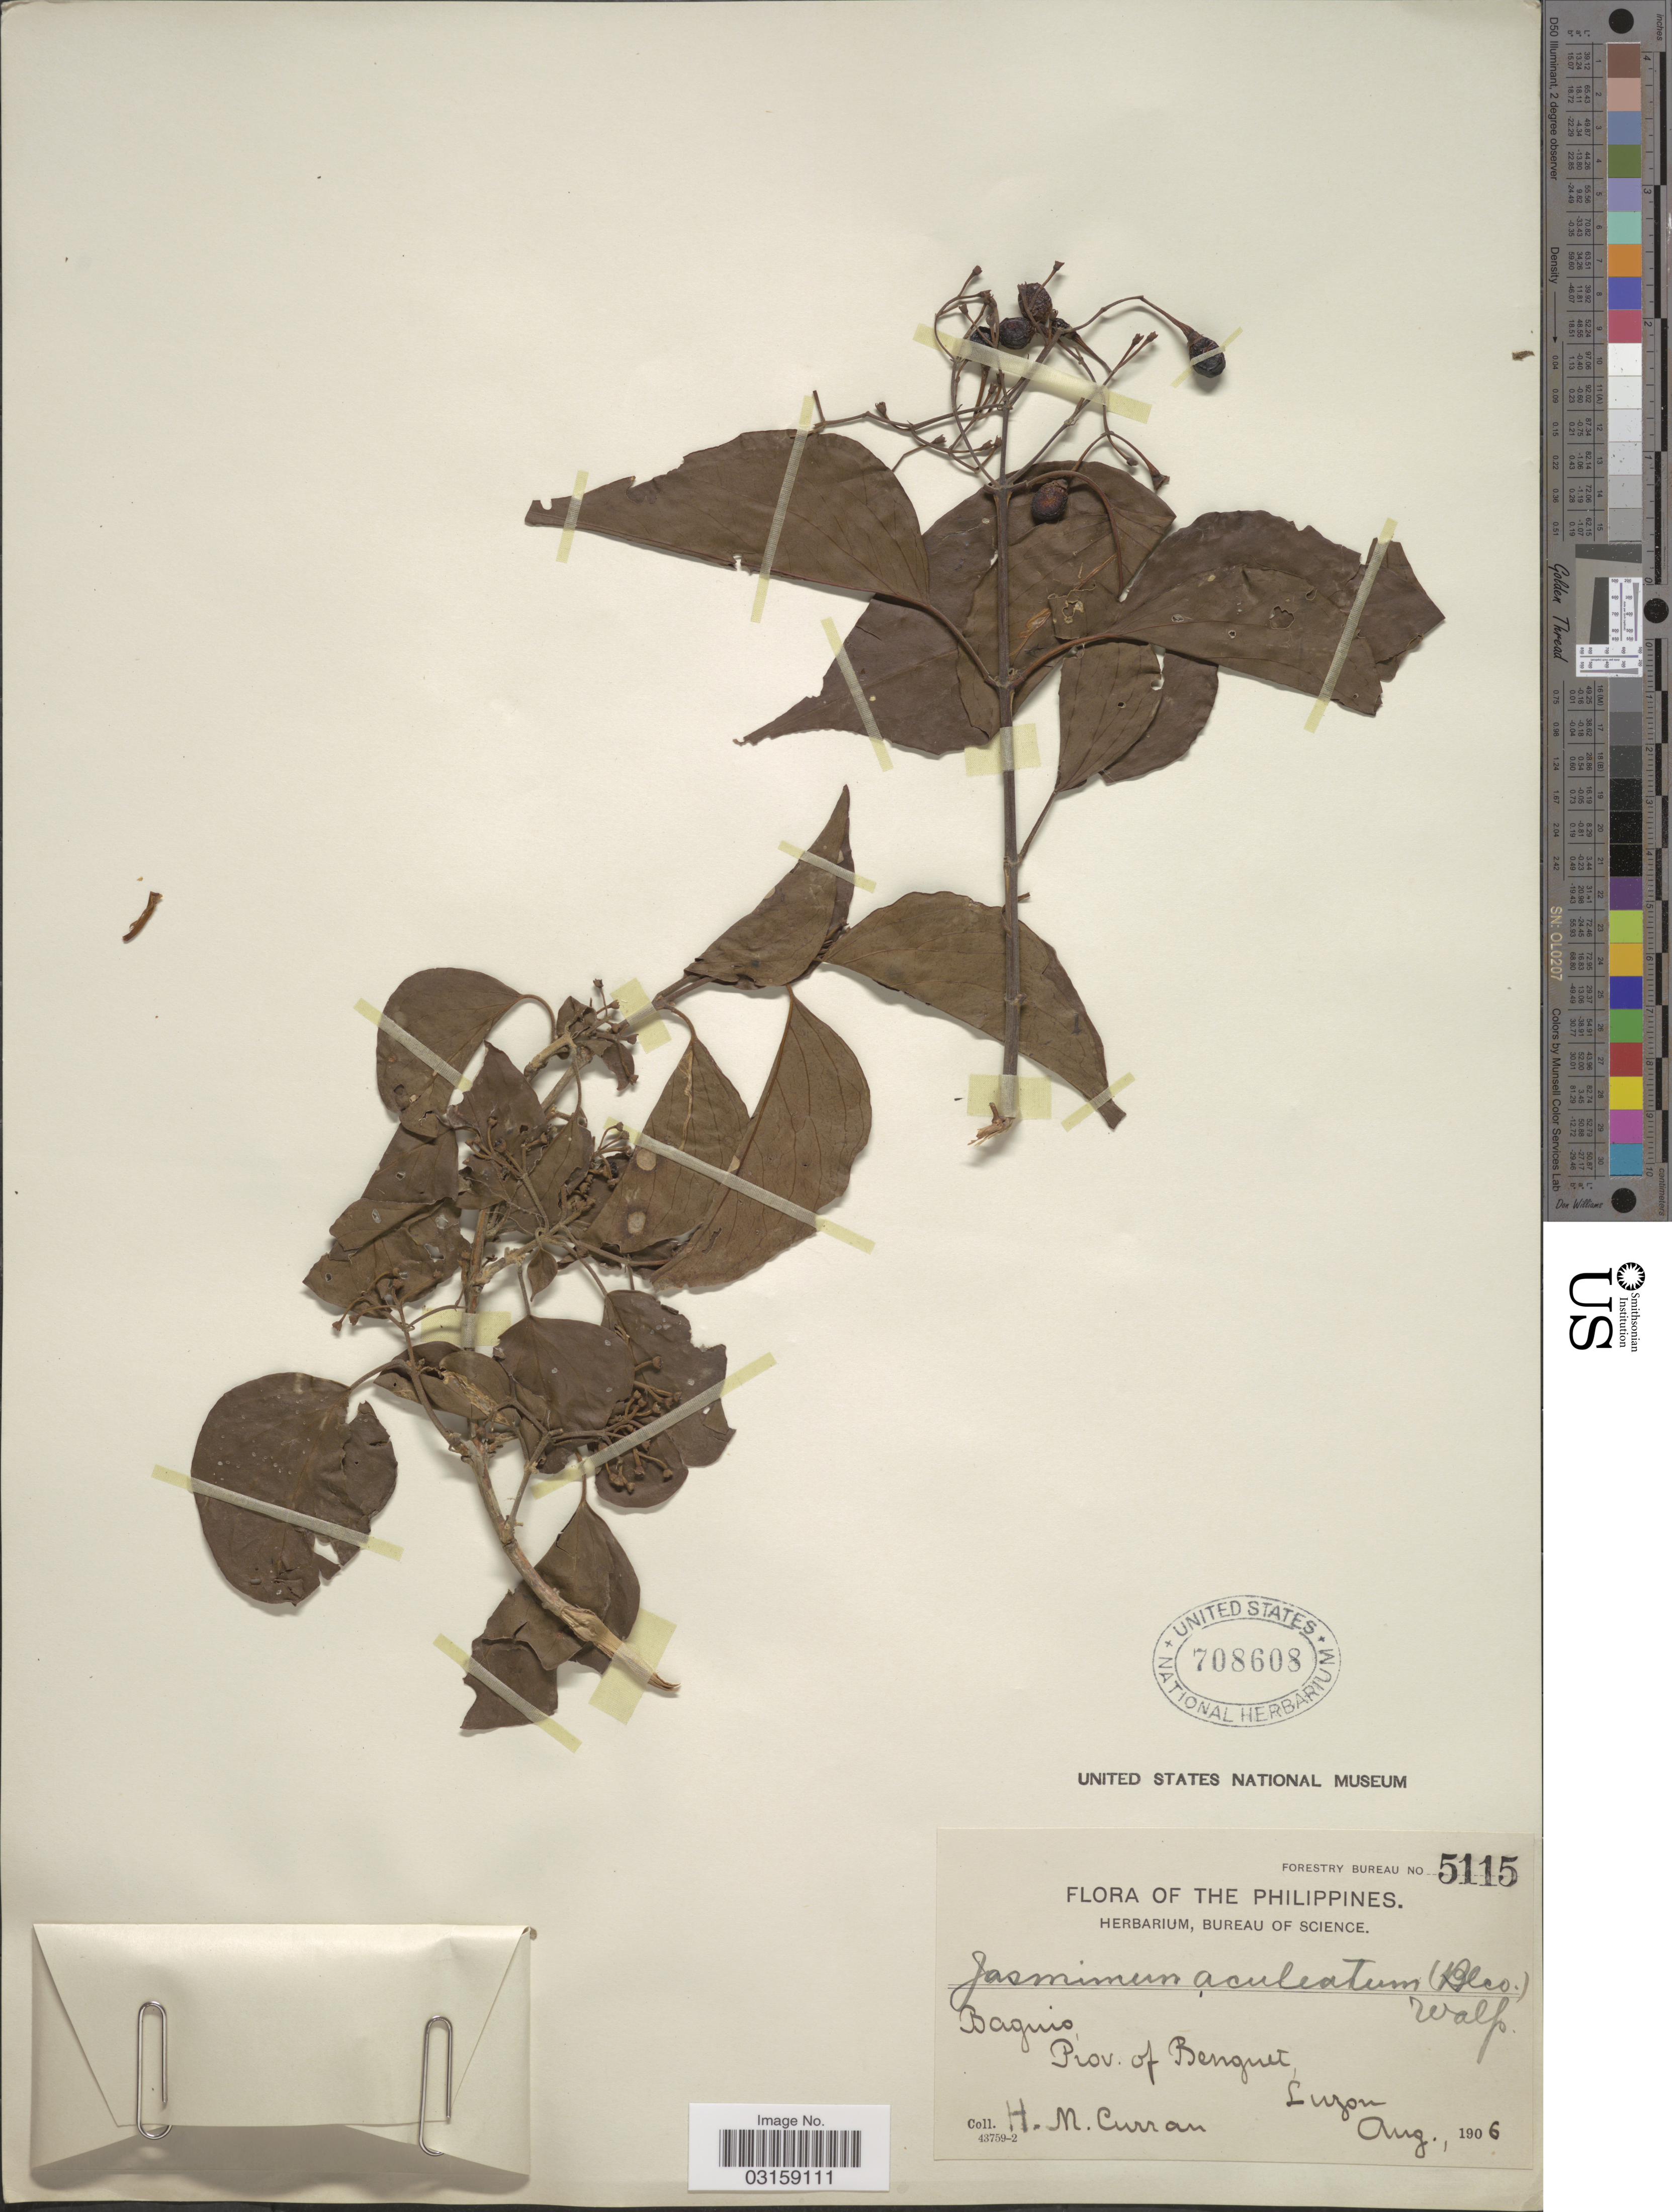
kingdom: Plantae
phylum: Tracheophyta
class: Magnoliopsida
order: Lamiales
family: Oleaceae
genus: Jasminum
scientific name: Jasminum aculeatum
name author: (Blanco) Walp. ex Hassk.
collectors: H. M. Curran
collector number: Forestry Bureau 5115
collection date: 1906-08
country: Philippines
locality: Baguio, Prov. of Benguet, Luzon.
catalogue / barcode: US 708608